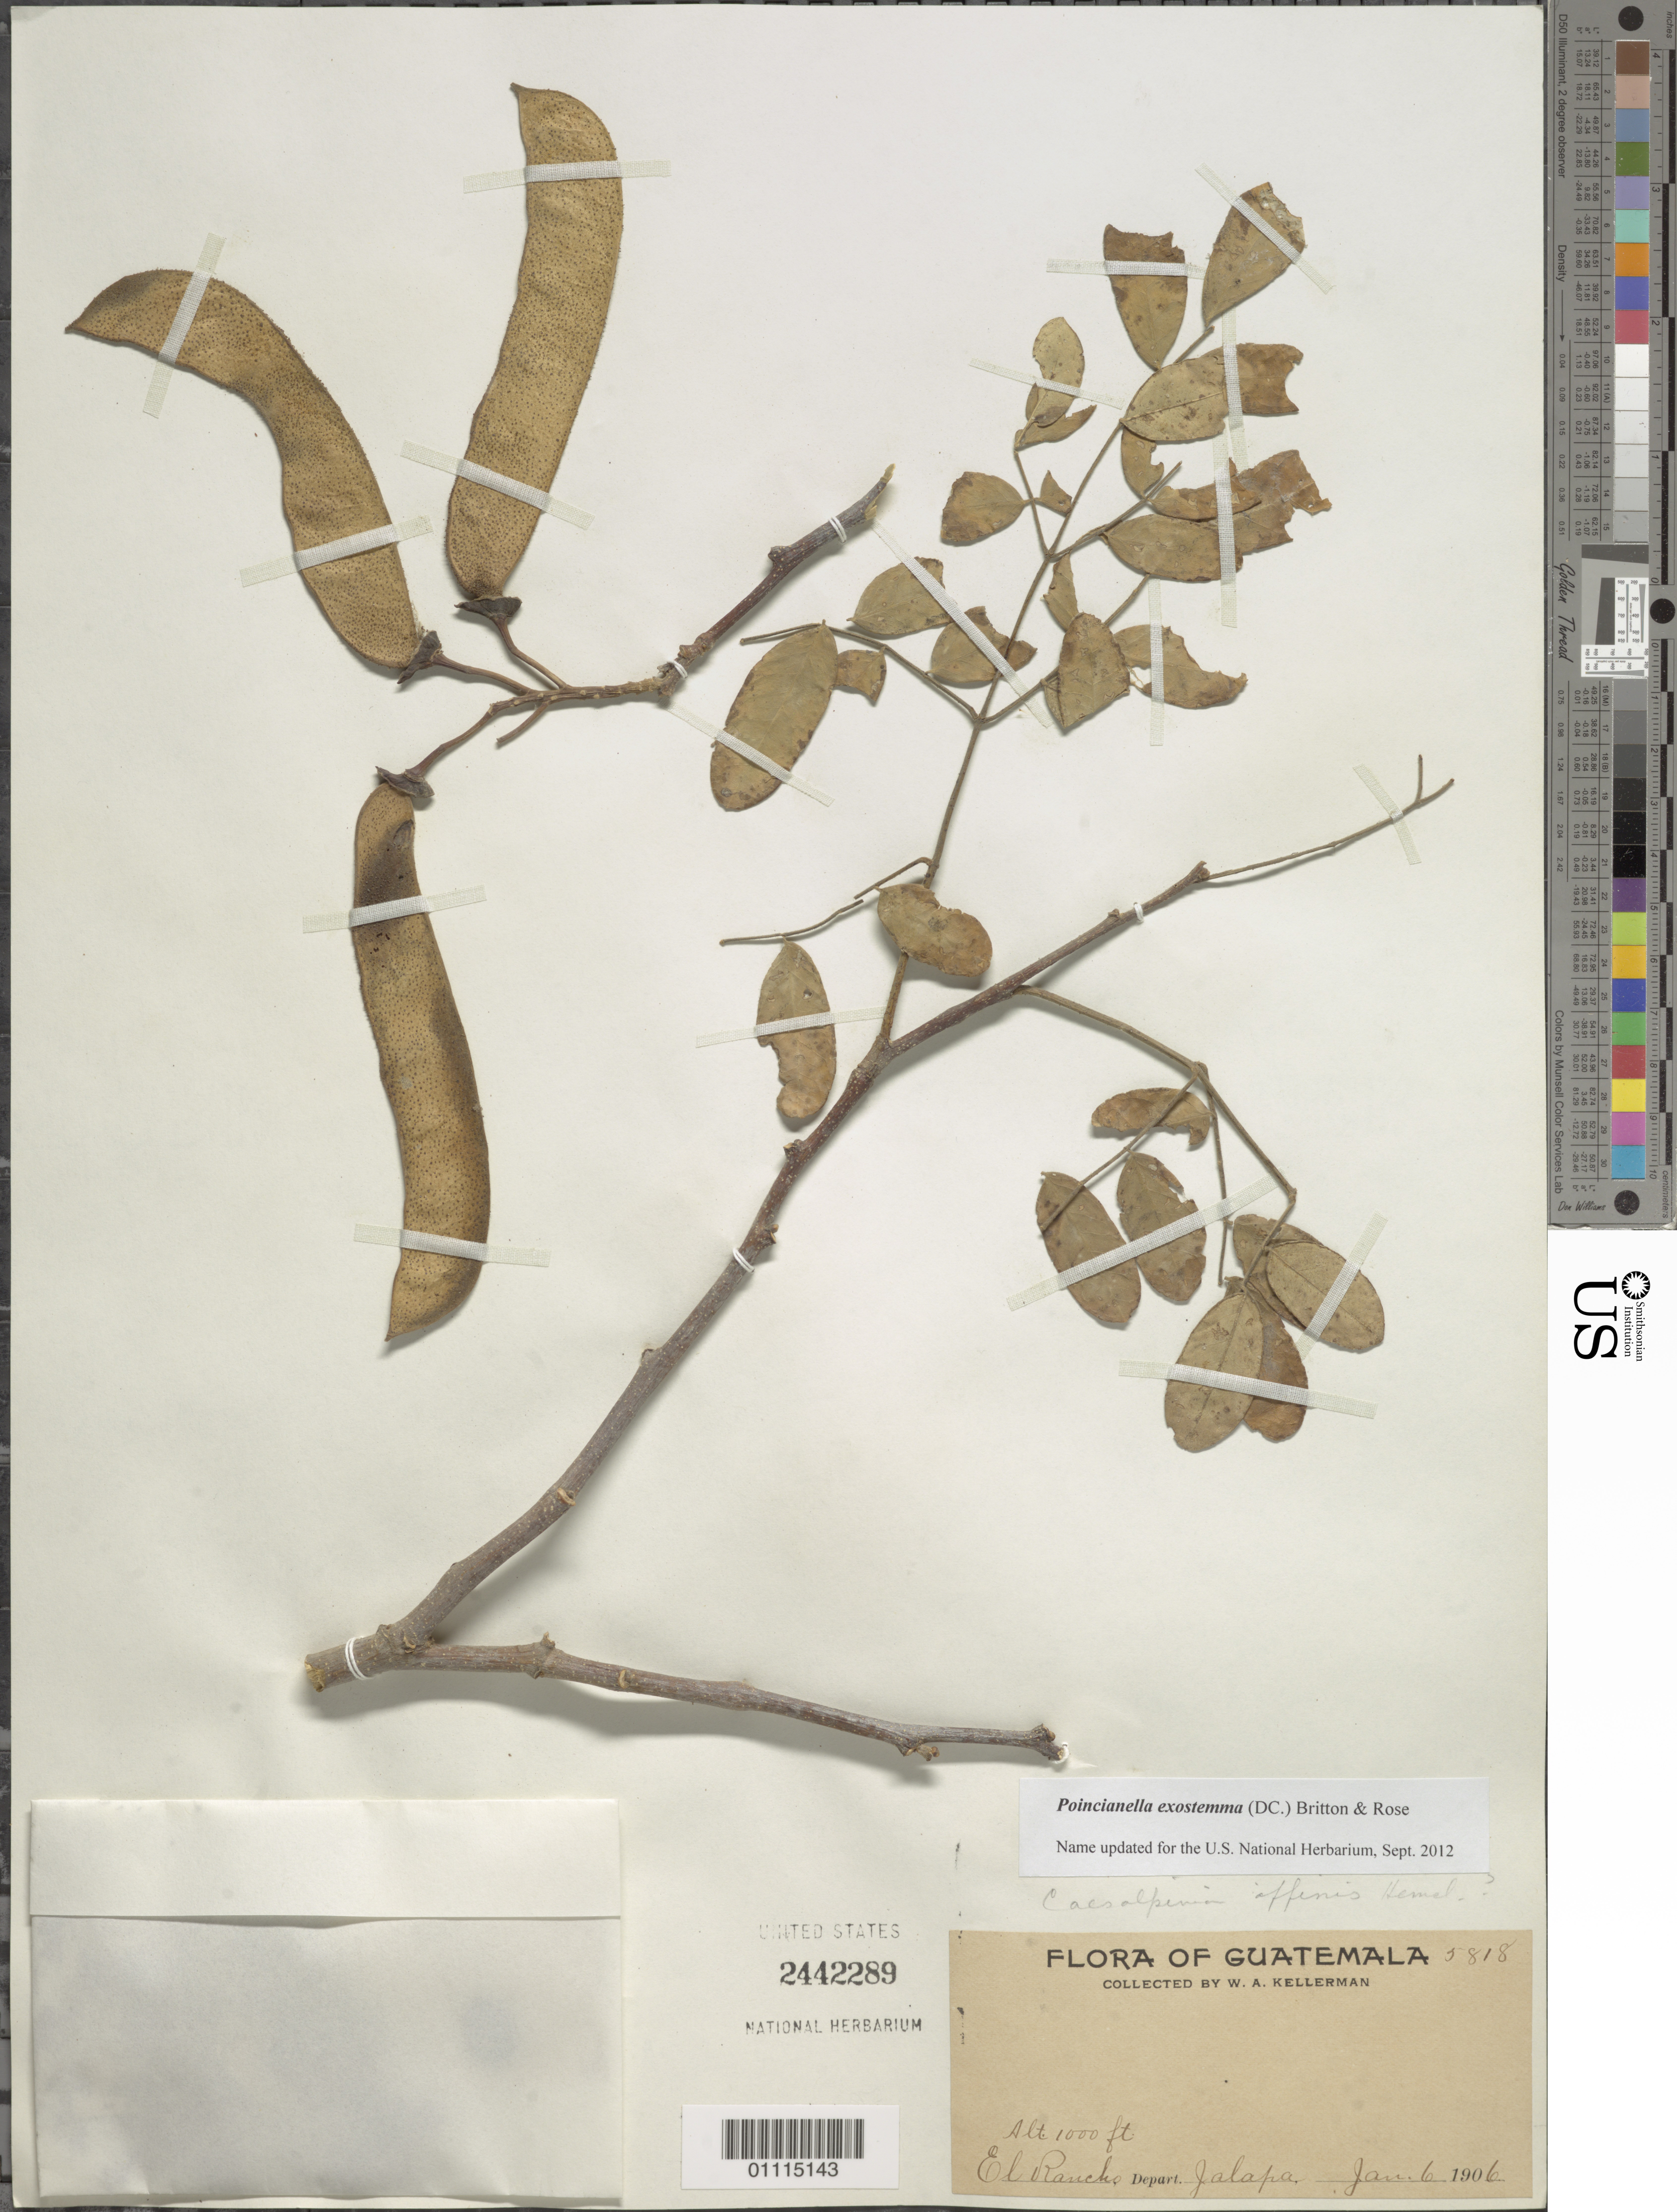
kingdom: Plantae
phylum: Tracheophyta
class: Magnoliopsida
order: Fabales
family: Fabaceae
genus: Erythrostemon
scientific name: Erythrostemon exostemma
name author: (Moc. & Sessé ex DC.) Gagnon & G.P. Lewis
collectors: W. A. Kellerman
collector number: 5818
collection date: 1906-01-06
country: Guatemala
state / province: Jalapa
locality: El Rancho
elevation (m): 305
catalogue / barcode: US 2442289